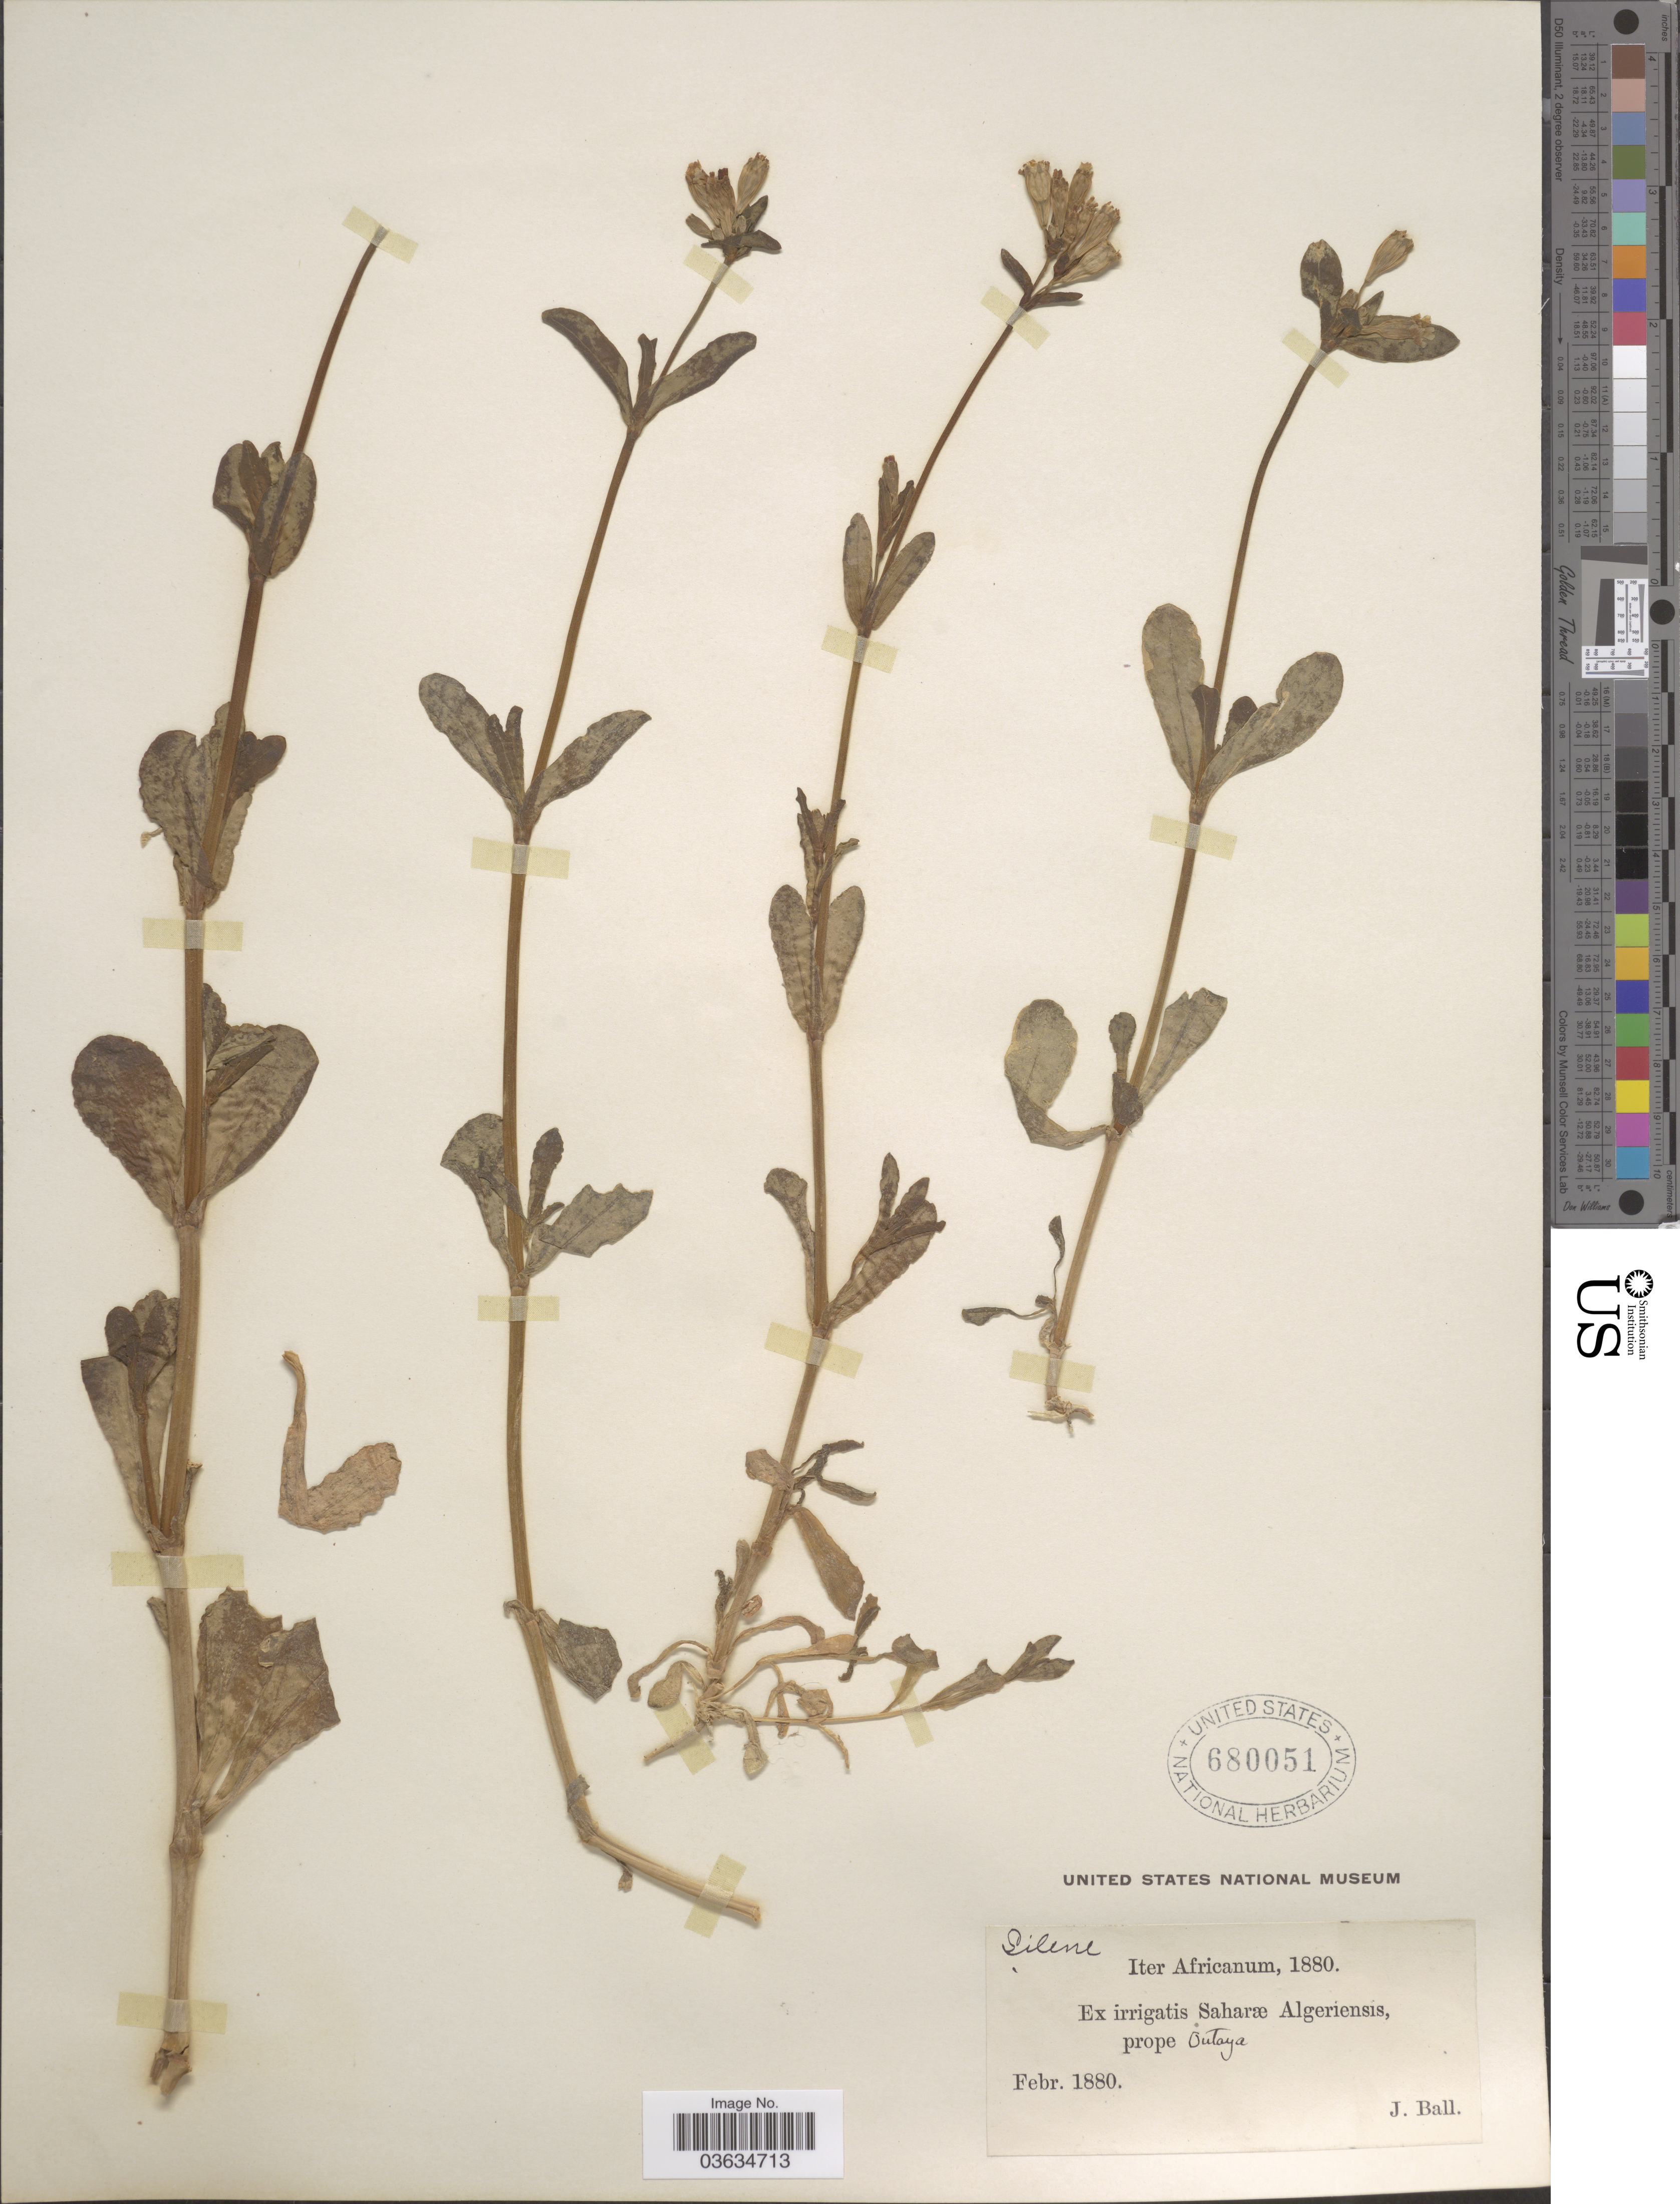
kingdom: Plantae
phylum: Tracheophyta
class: Magnoliopsida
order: Caryophyllales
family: Caryophyllaceae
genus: Silene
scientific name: Silene sp.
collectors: J. Ball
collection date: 1880-02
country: Algeria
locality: Iter Africanum. Ex irrigatis Saharæ Algeriensis, prope Outaya.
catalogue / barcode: US 680051